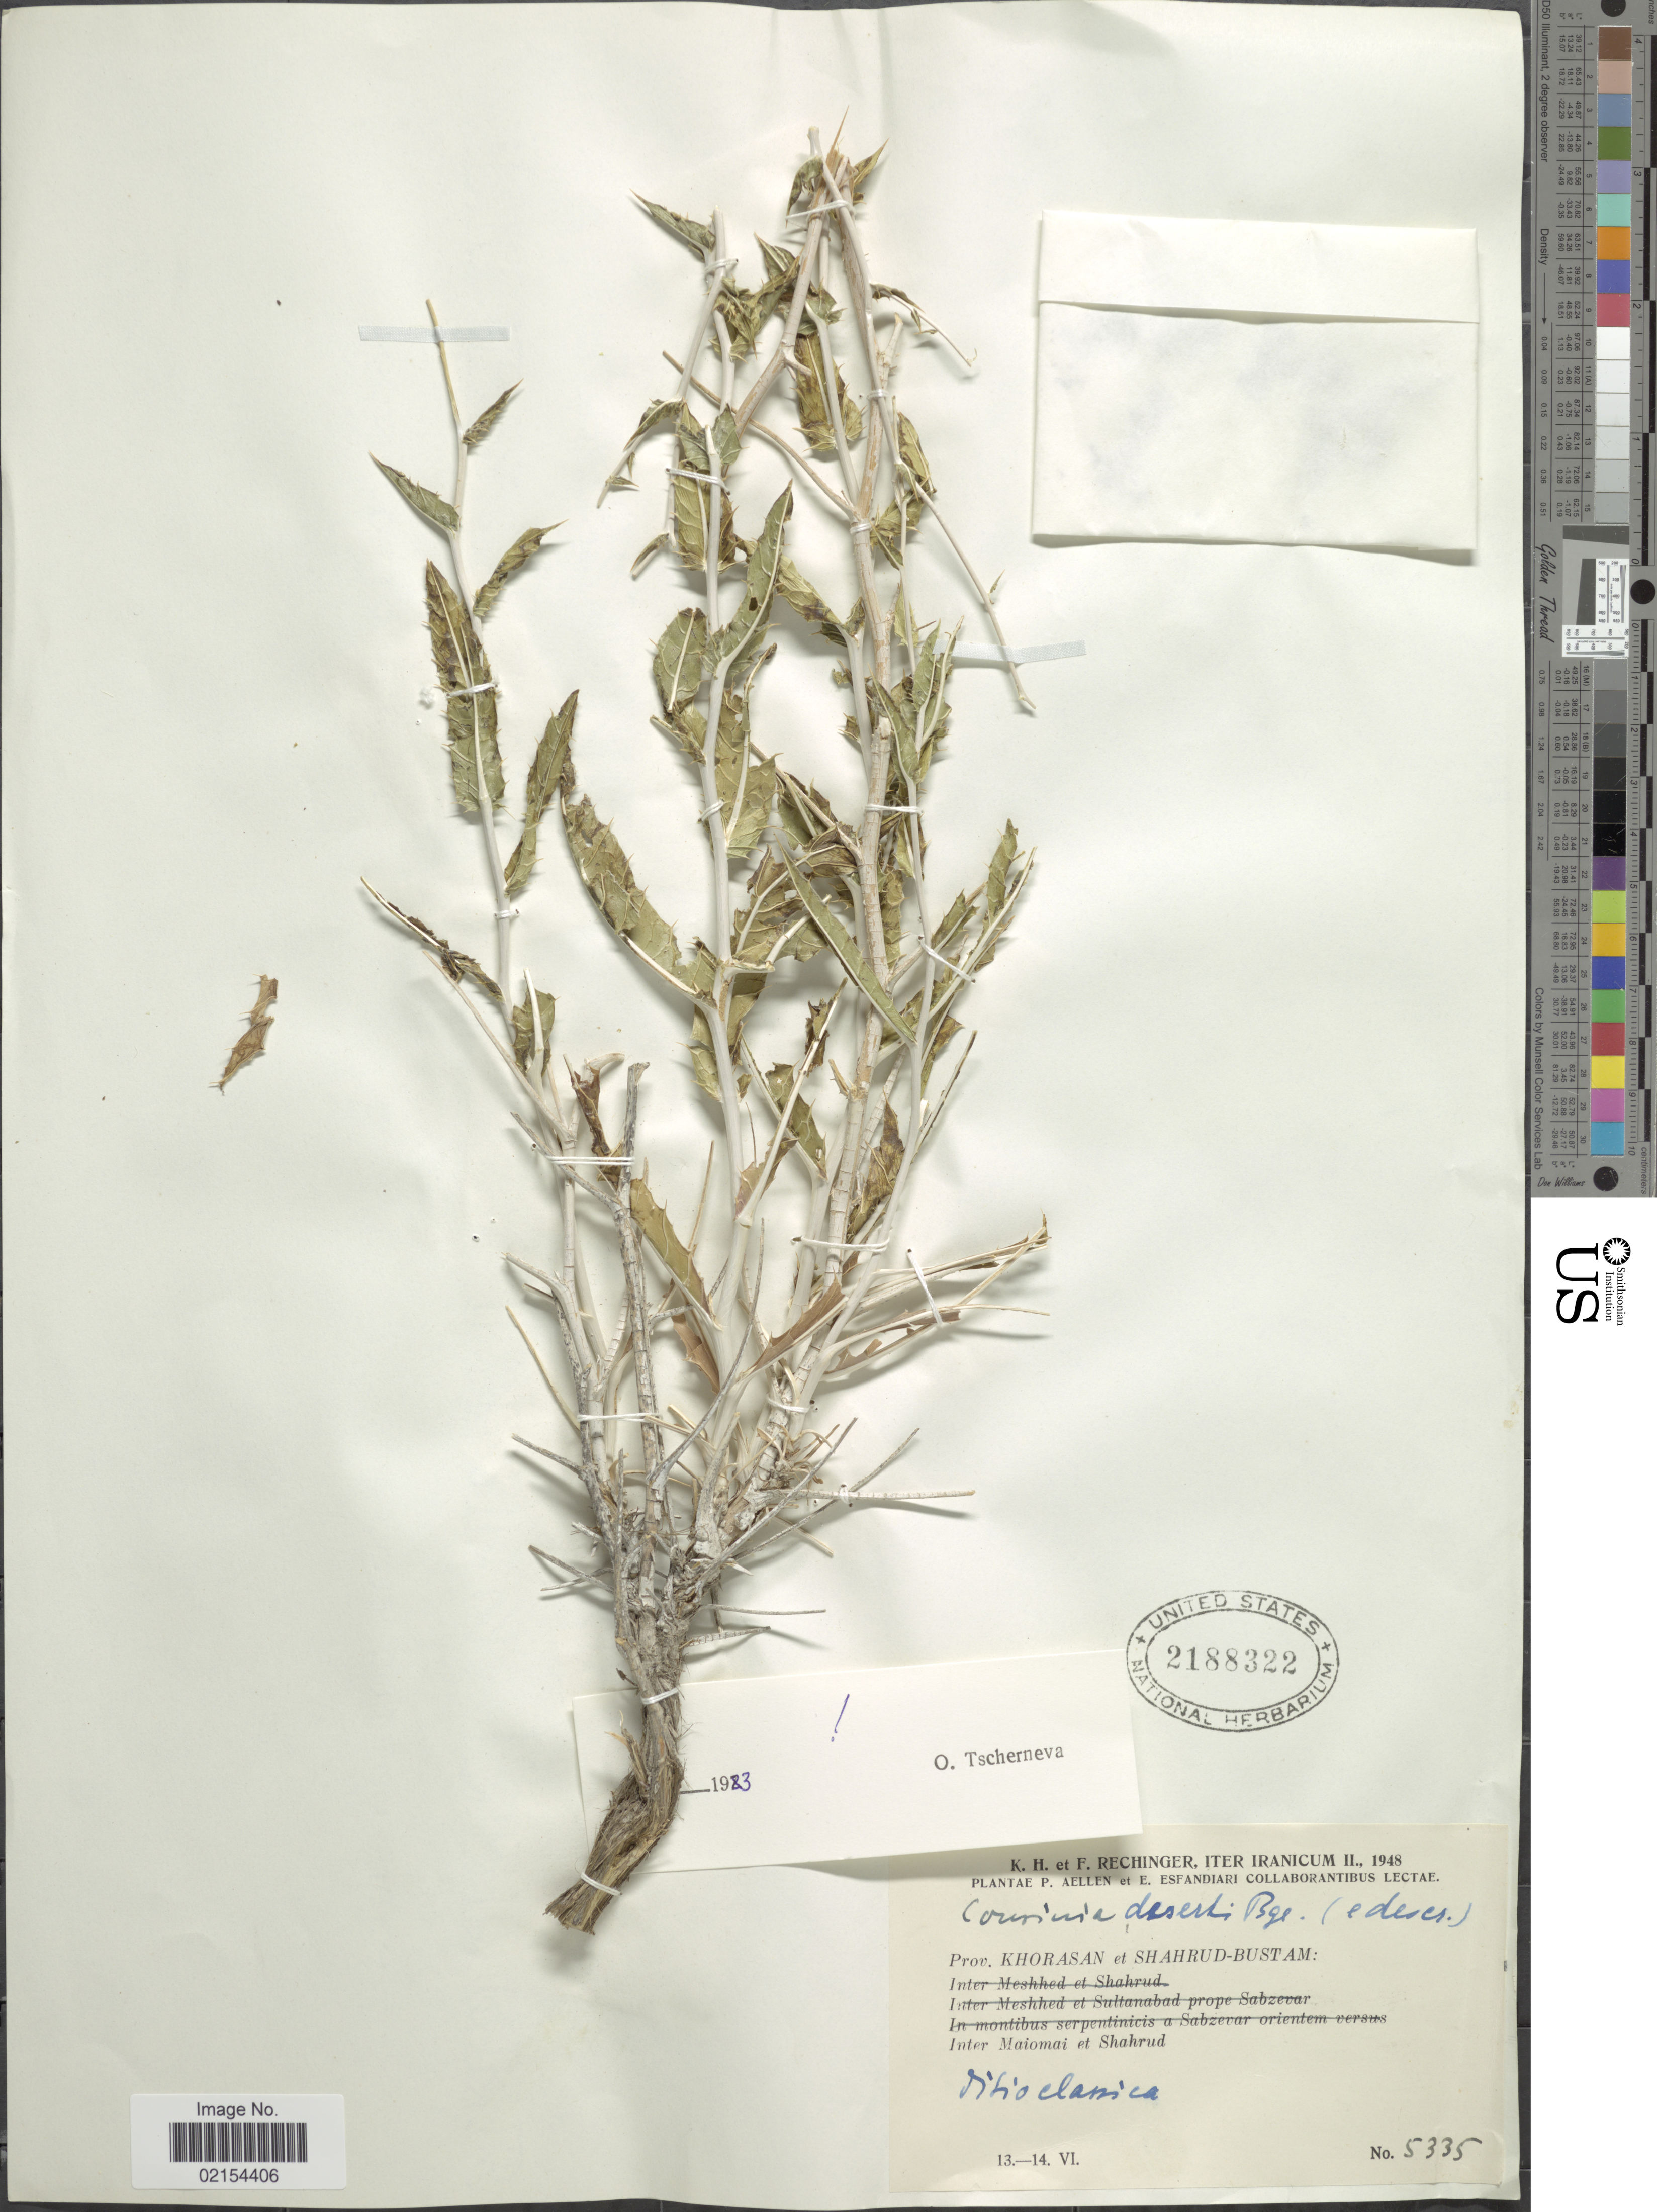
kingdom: Plantae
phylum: Tracheophyta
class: Magnoliopsida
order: Asterales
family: Asteraceae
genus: Cousinia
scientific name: Cousinia deserti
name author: Bunge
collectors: K. H. Rechinger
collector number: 5335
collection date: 1948-06-13/1948-06-14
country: Iran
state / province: Khorasan [obsolete]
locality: Iter Iranicum, Prov. Khorasan et Shahrud-Bustam, Inter Maiomai et Shahrud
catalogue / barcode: US 2188322